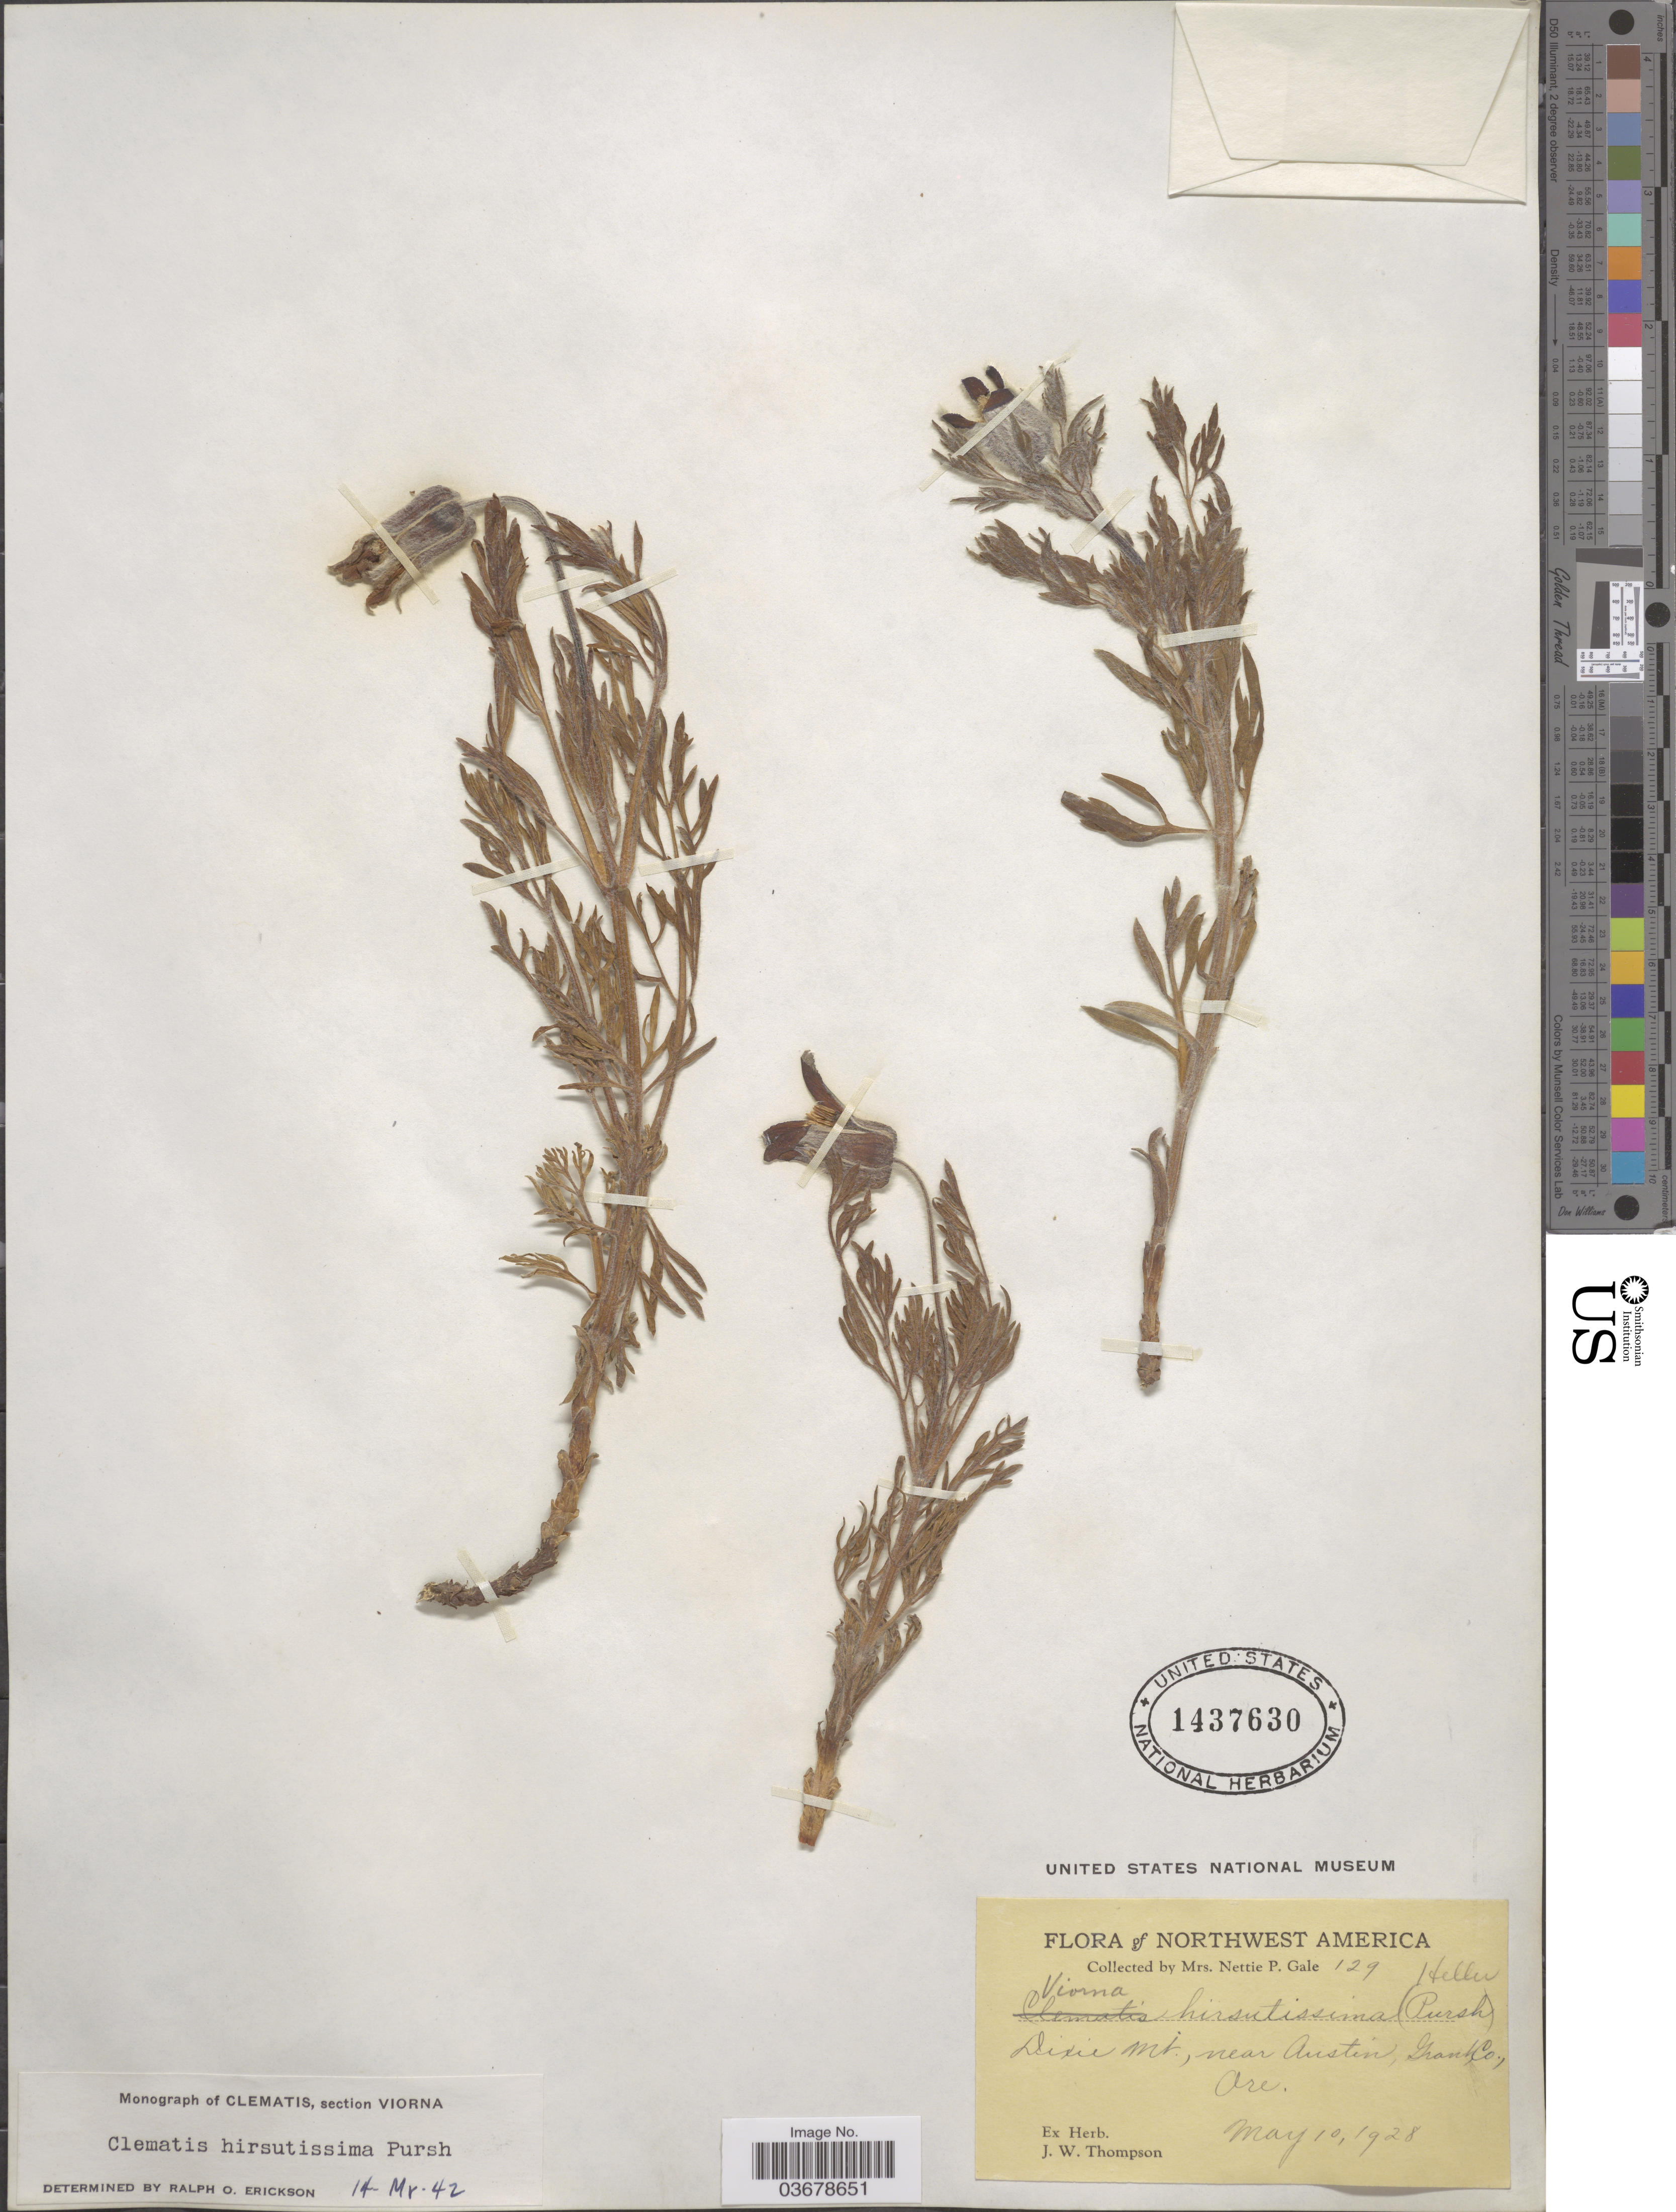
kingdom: Plantae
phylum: Tracheophyta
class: Magnoliopsida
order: Ranunculales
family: Ranunculaceae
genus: Clematis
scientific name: Clematis viorna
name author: L.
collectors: N. Gale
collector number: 129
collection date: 1928-05-10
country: United States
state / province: Oregon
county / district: Grant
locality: Northwest America. Dixie Mt., near Austin, Grant Co.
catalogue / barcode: US 1437630